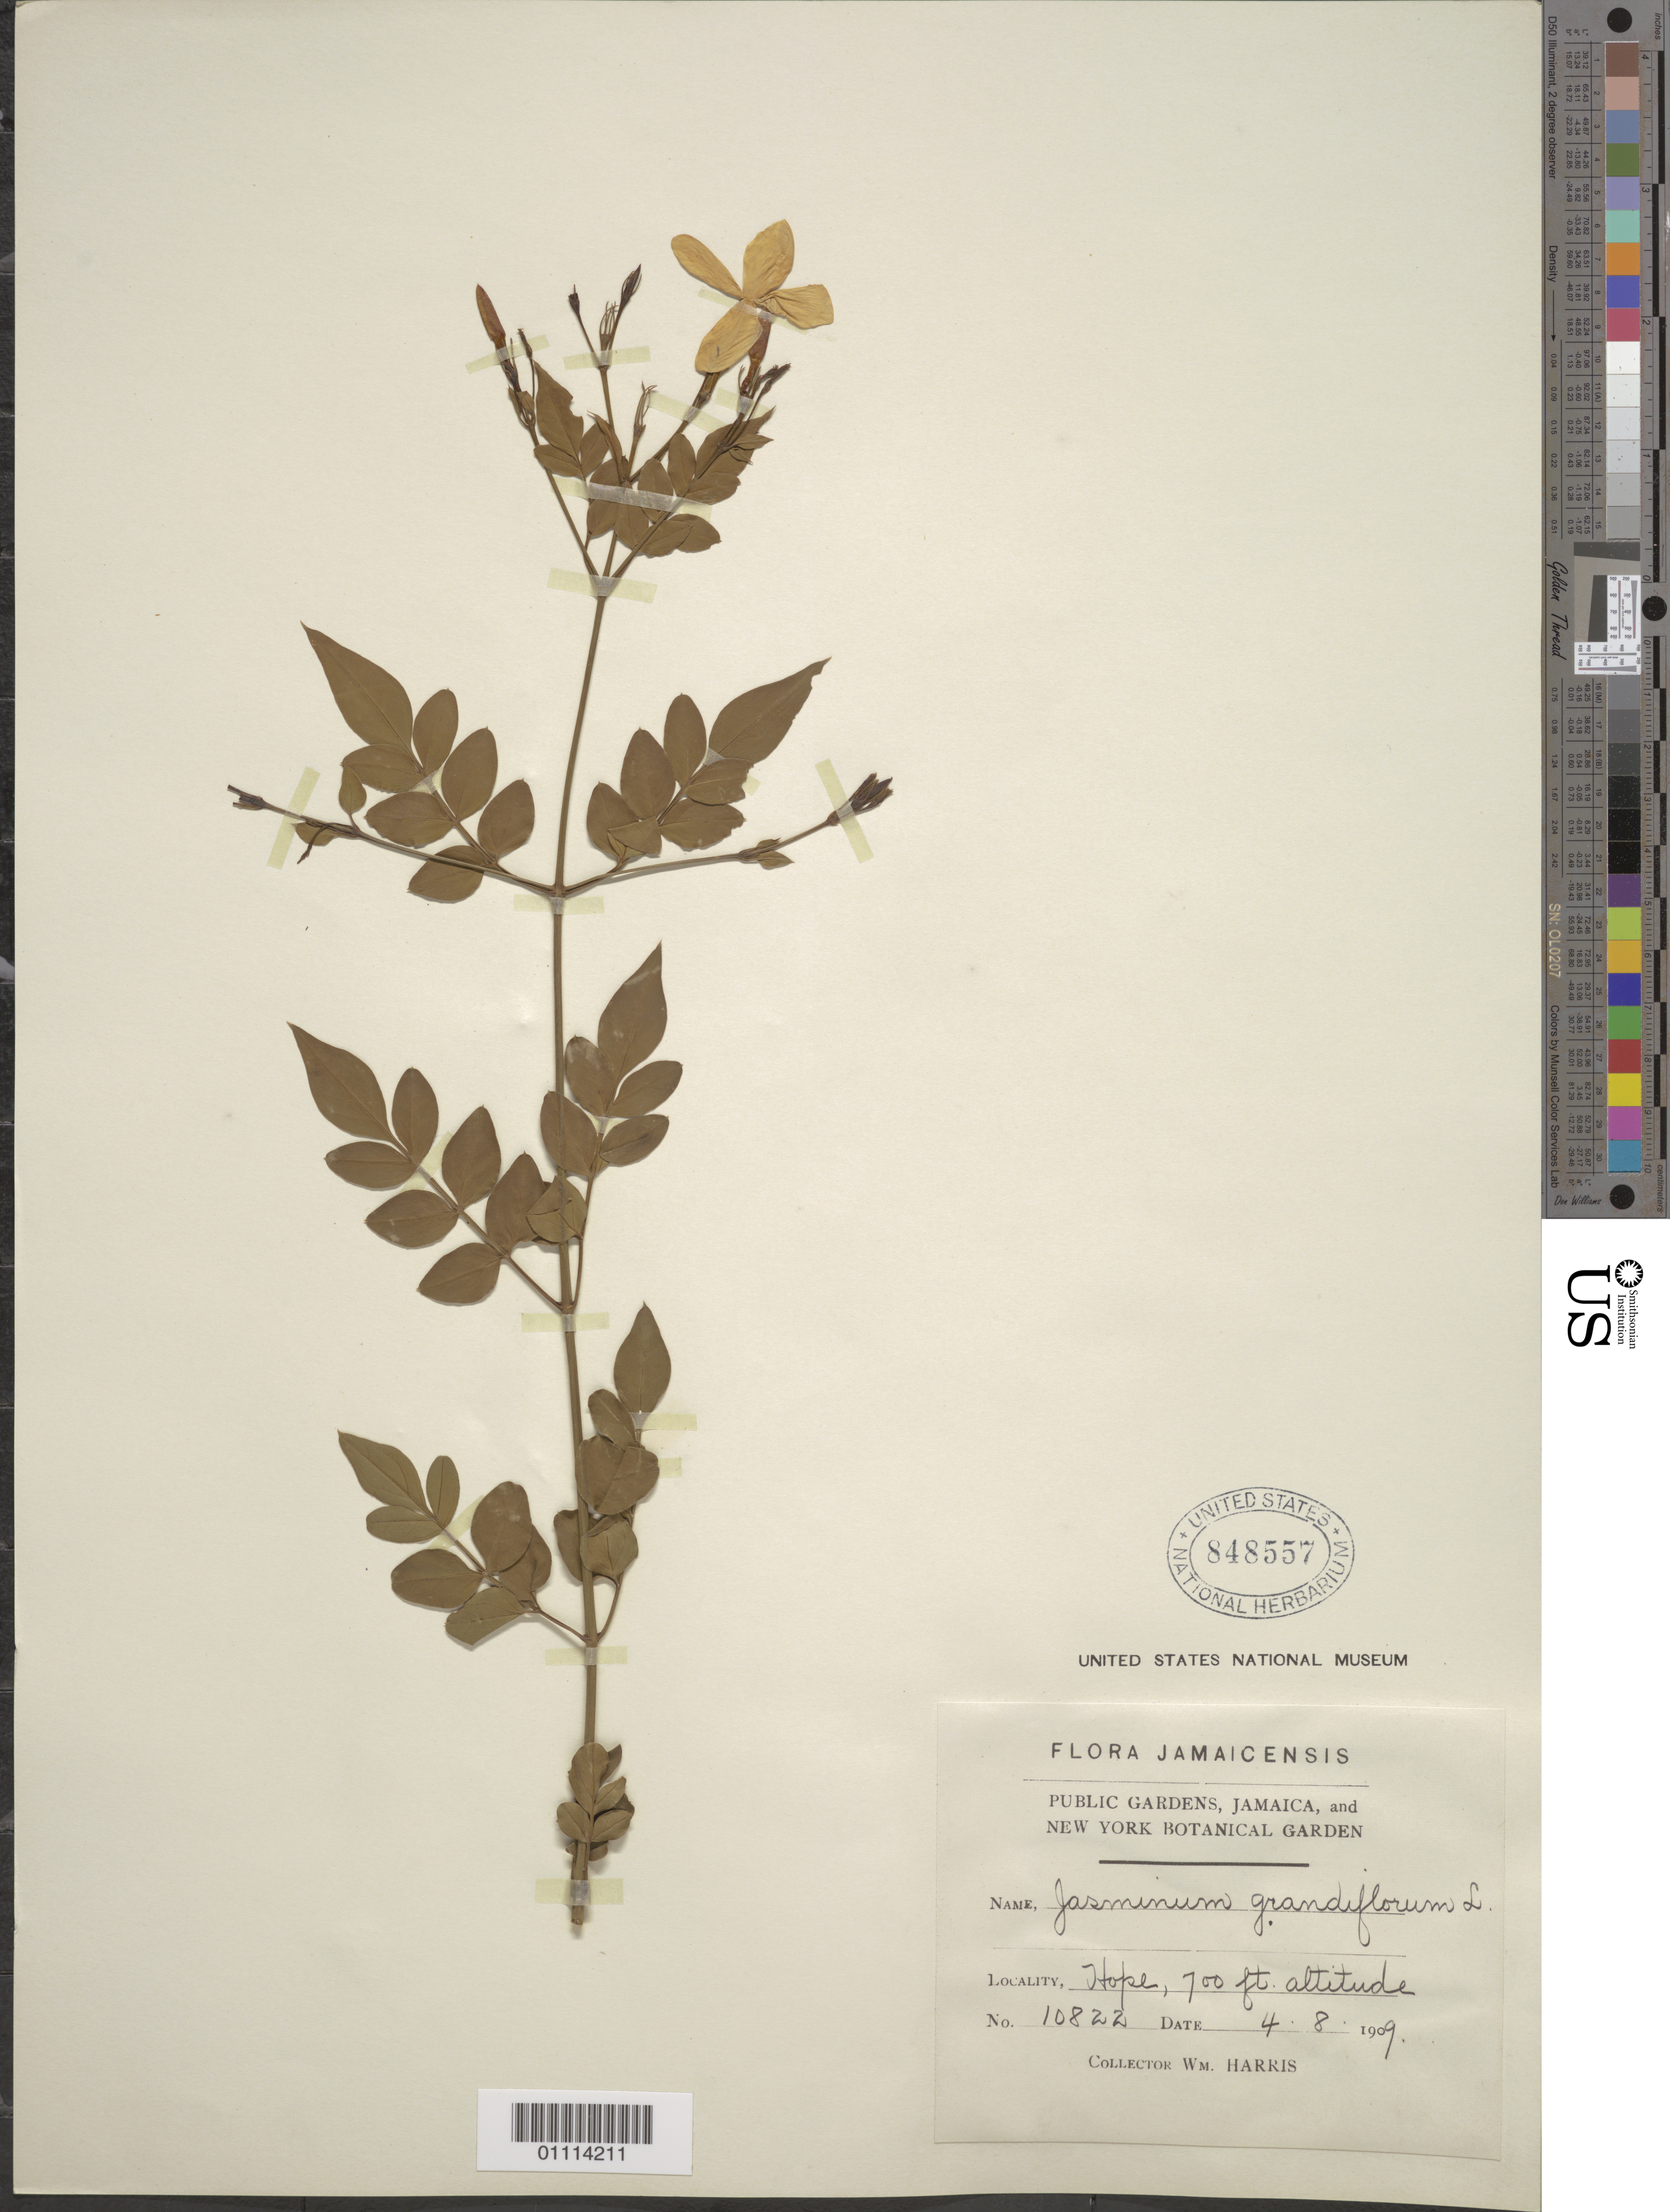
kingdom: Plantae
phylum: Tracheophyta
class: Magnoliopsida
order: Lamiales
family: Oleaceae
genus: Jasminum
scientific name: Jasminum grandiflorum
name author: L.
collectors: W. Harris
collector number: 10822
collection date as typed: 04 Aug 1909 to 08 Apr 1909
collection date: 1909-04-08/1909-08-04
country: Jamaica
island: Jamaica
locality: Hope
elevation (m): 213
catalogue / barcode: US 848557